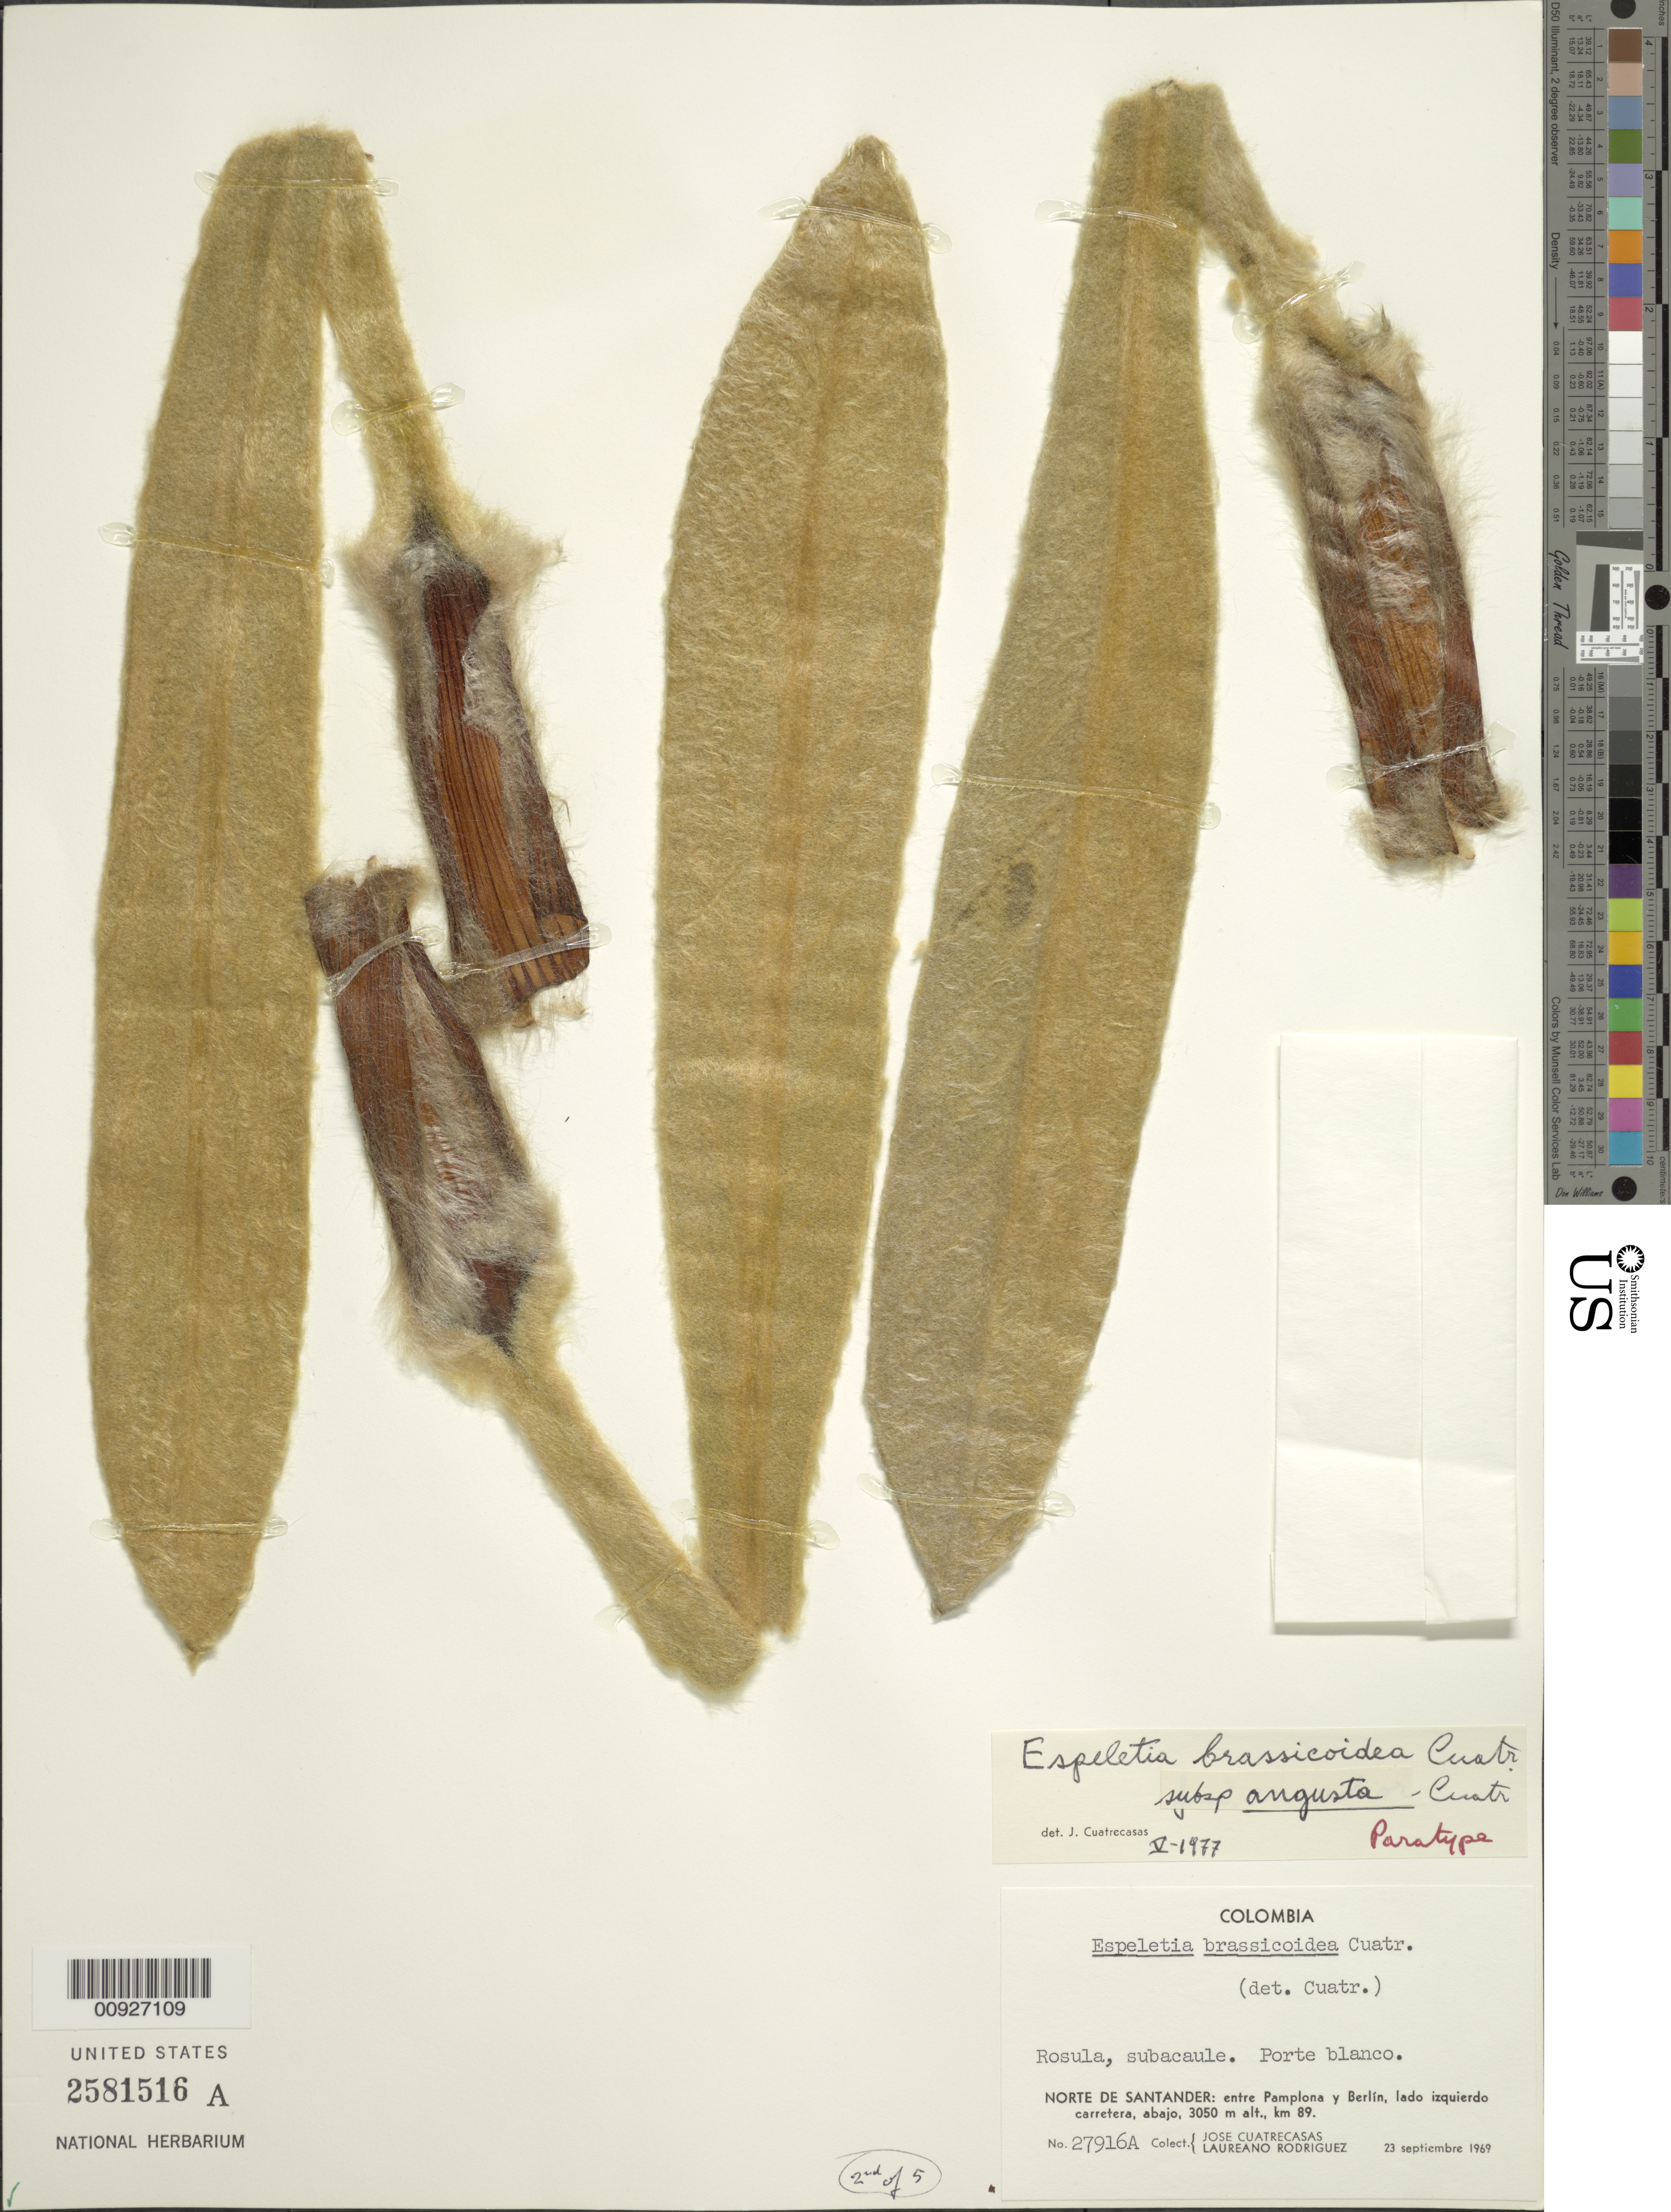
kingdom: Plantae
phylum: Tracheophyta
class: Magnoliopsida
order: Asterales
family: Asteraceae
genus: Espeletia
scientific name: Espeletia brassicoidea subsp. angusta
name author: Cuatrec.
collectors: J. Cuatrecasas & L. Rodriguez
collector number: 27916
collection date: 1969-11-23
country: Colombia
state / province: Norte de Santander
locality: Entre Pamplona y Berlín, lado izquierdo carretera, abajo, km 93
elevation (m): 3050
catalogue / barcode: US 2581516A